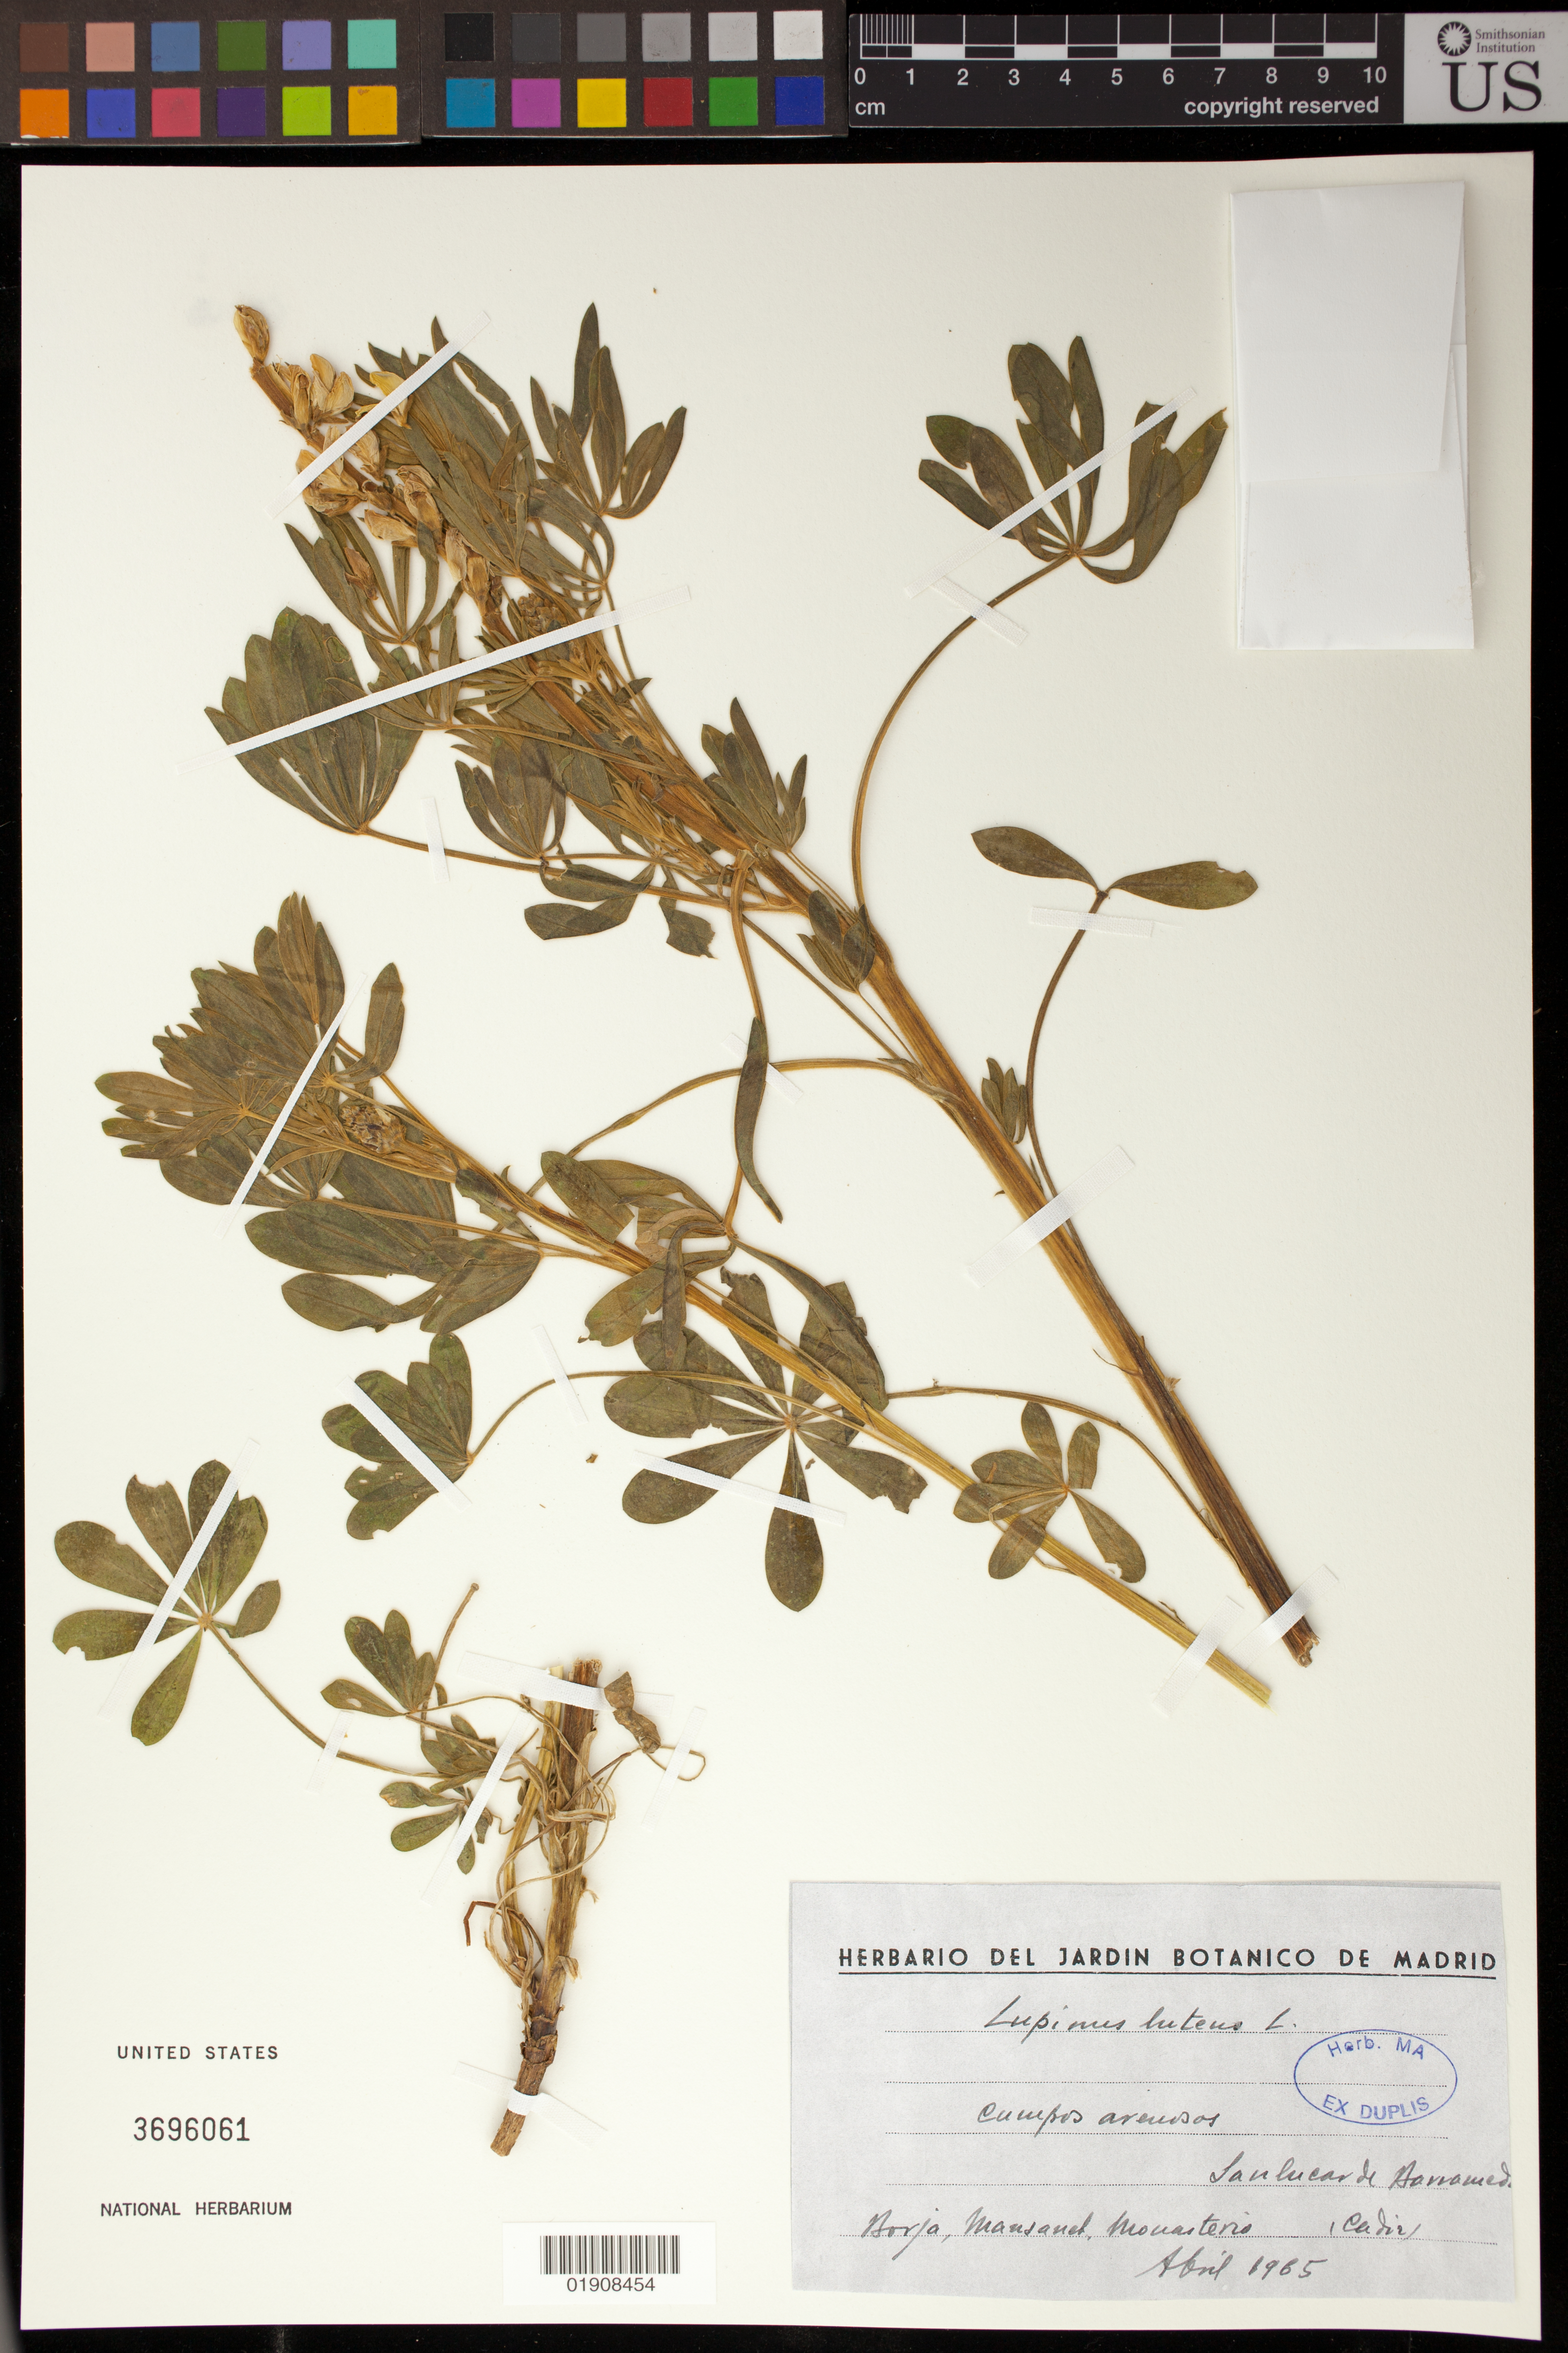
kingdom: Plantae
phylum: Tracheophyta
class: Magnoliopsida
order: Fabales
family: Fabaceae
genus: Lupinus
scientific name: Lupinus luteus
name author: L.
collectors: -. Borja, -. Mansanet & Monasterio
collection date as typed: Abril 1965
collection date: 1965-04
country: Spain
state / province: Andalucia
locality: Cadiz, Sanlúcar de Barrameda.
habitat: Campos arenosos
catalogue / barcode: US 3696061